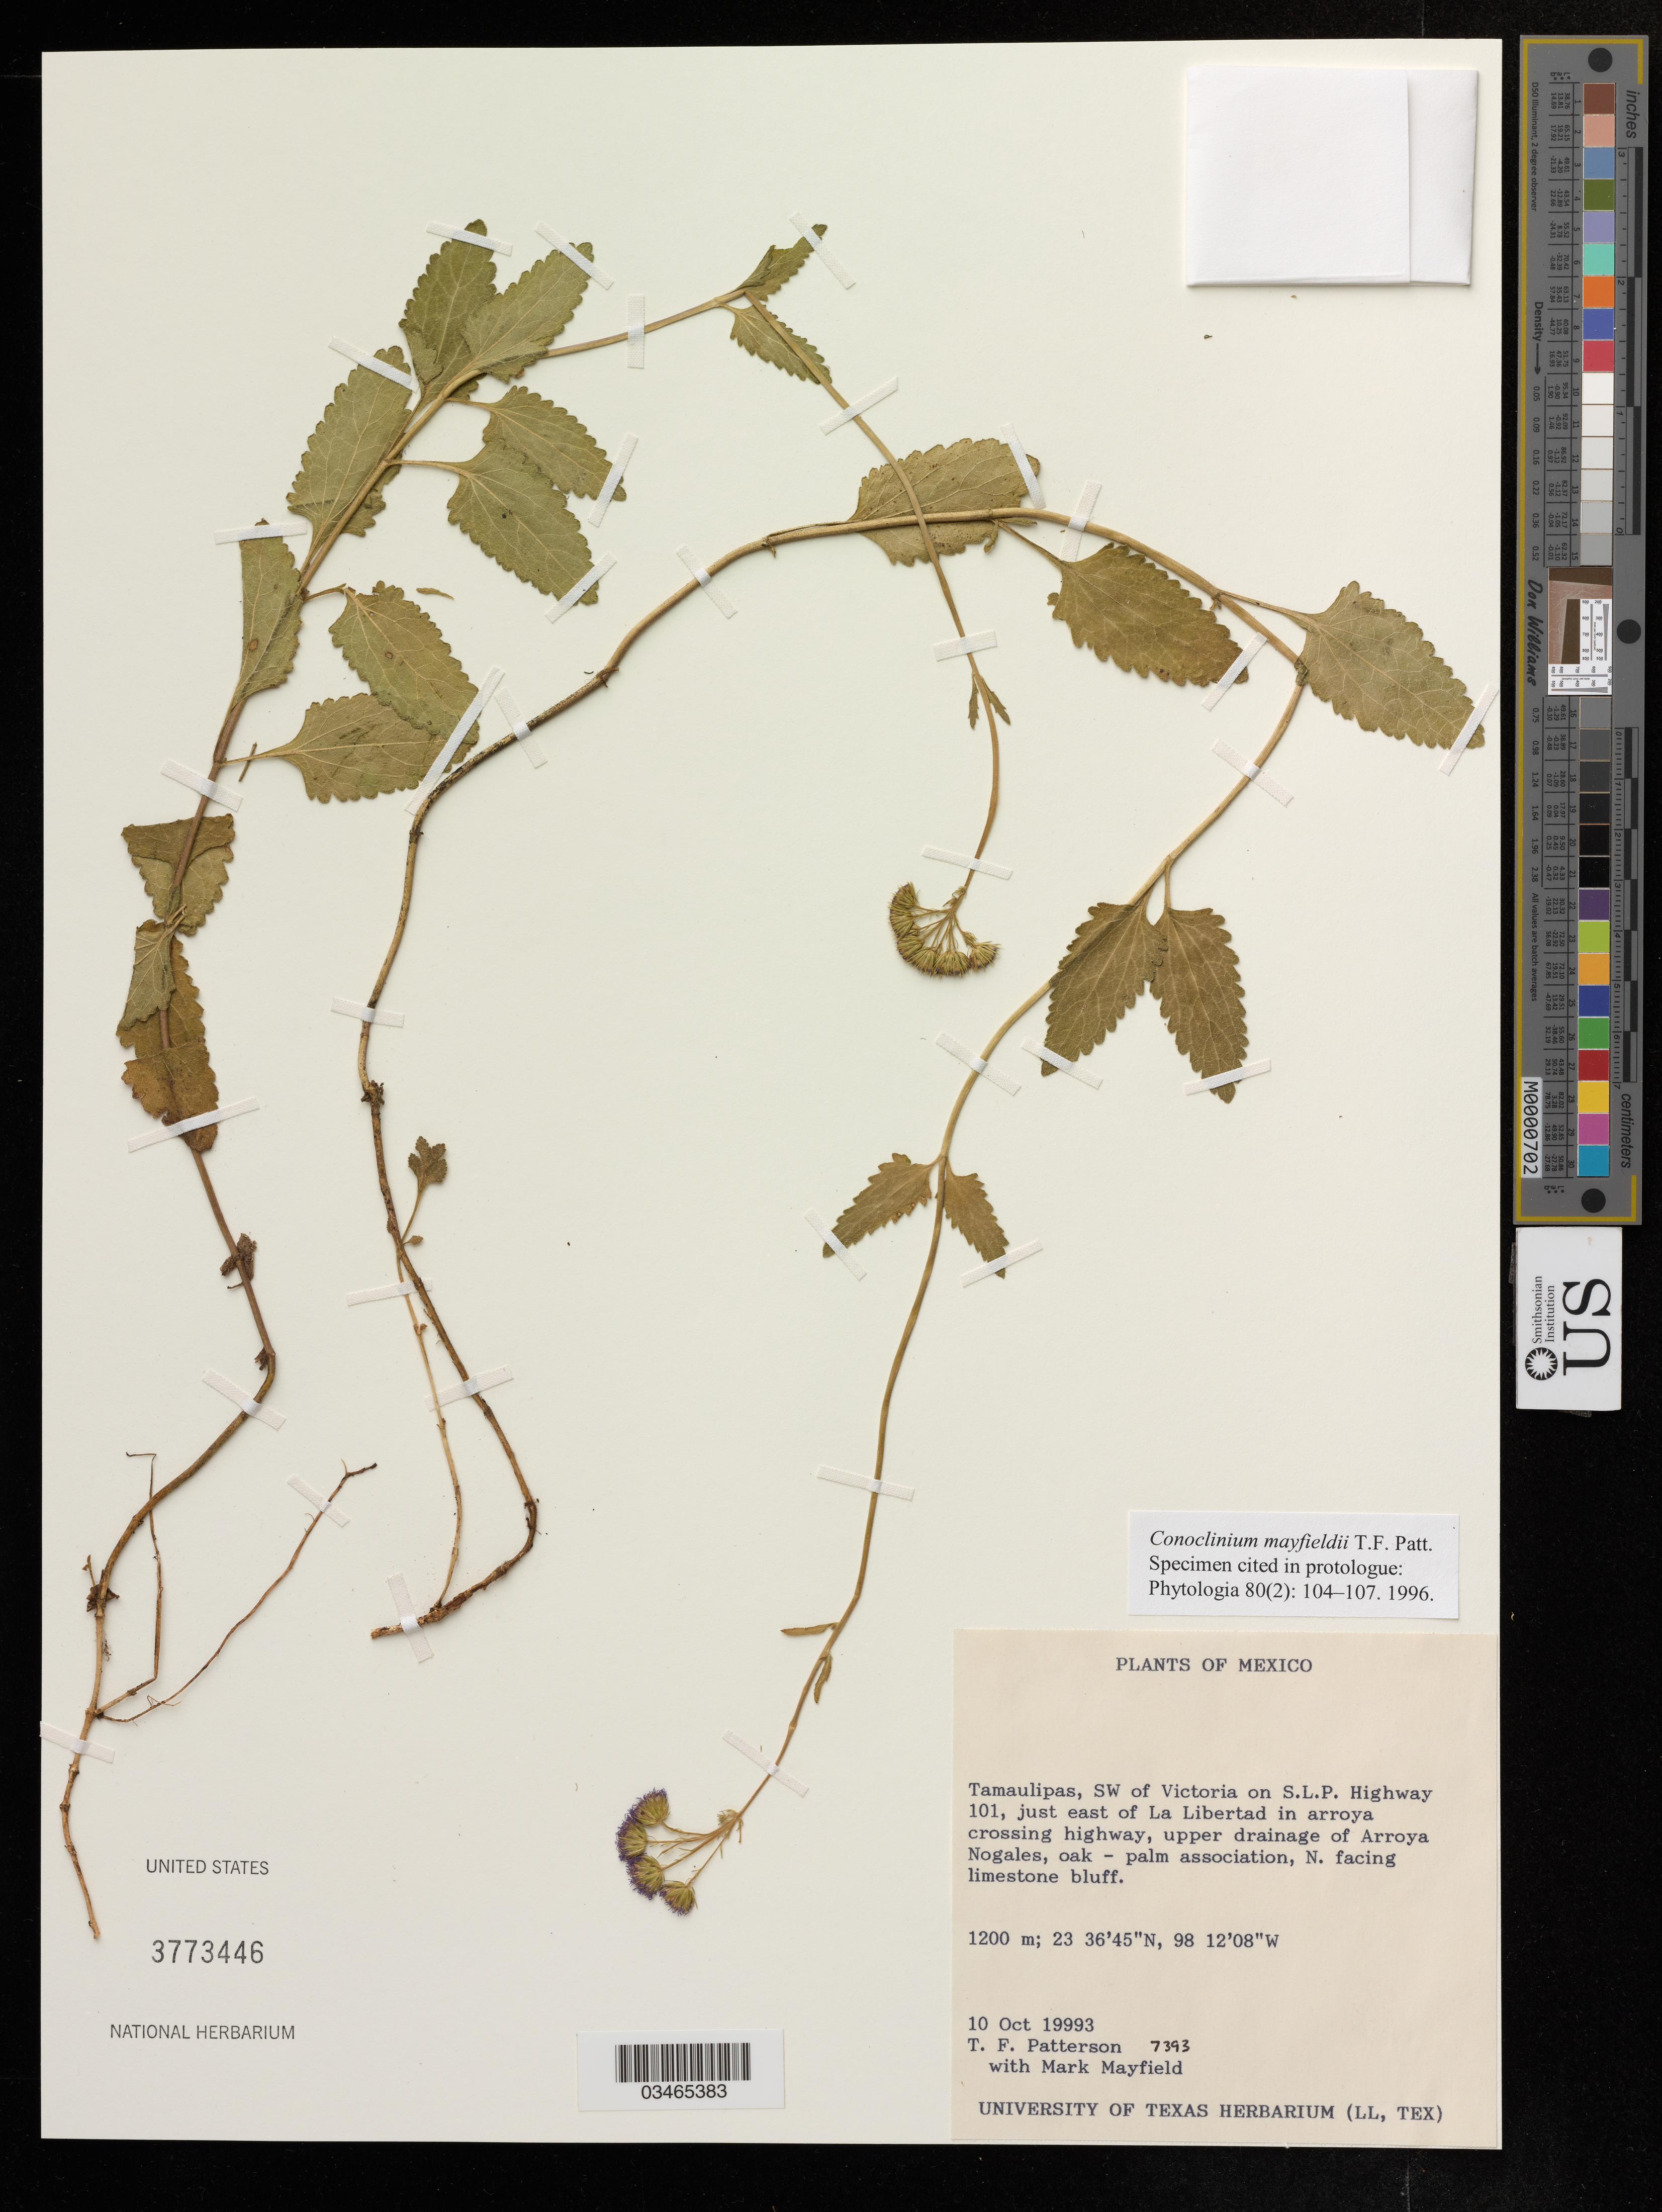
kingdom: Plantae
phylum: Tracheophyta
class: Magnoliopsida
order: Asterales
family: Asteraceae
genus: Conoclinium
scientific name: Conoclinium mayfieldii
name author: T.F. Patt.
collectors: T. Patterson & M. Mayfield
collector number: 7393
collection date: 1993-10-10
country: Mexico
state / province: Tamaulipas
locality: SW of Victoria on S.L.P. Highway 101, just east of la Libertad in arroya crossing highway, upper drainage of Arroya Nogales.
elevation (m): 1200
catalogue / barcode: US 3773446